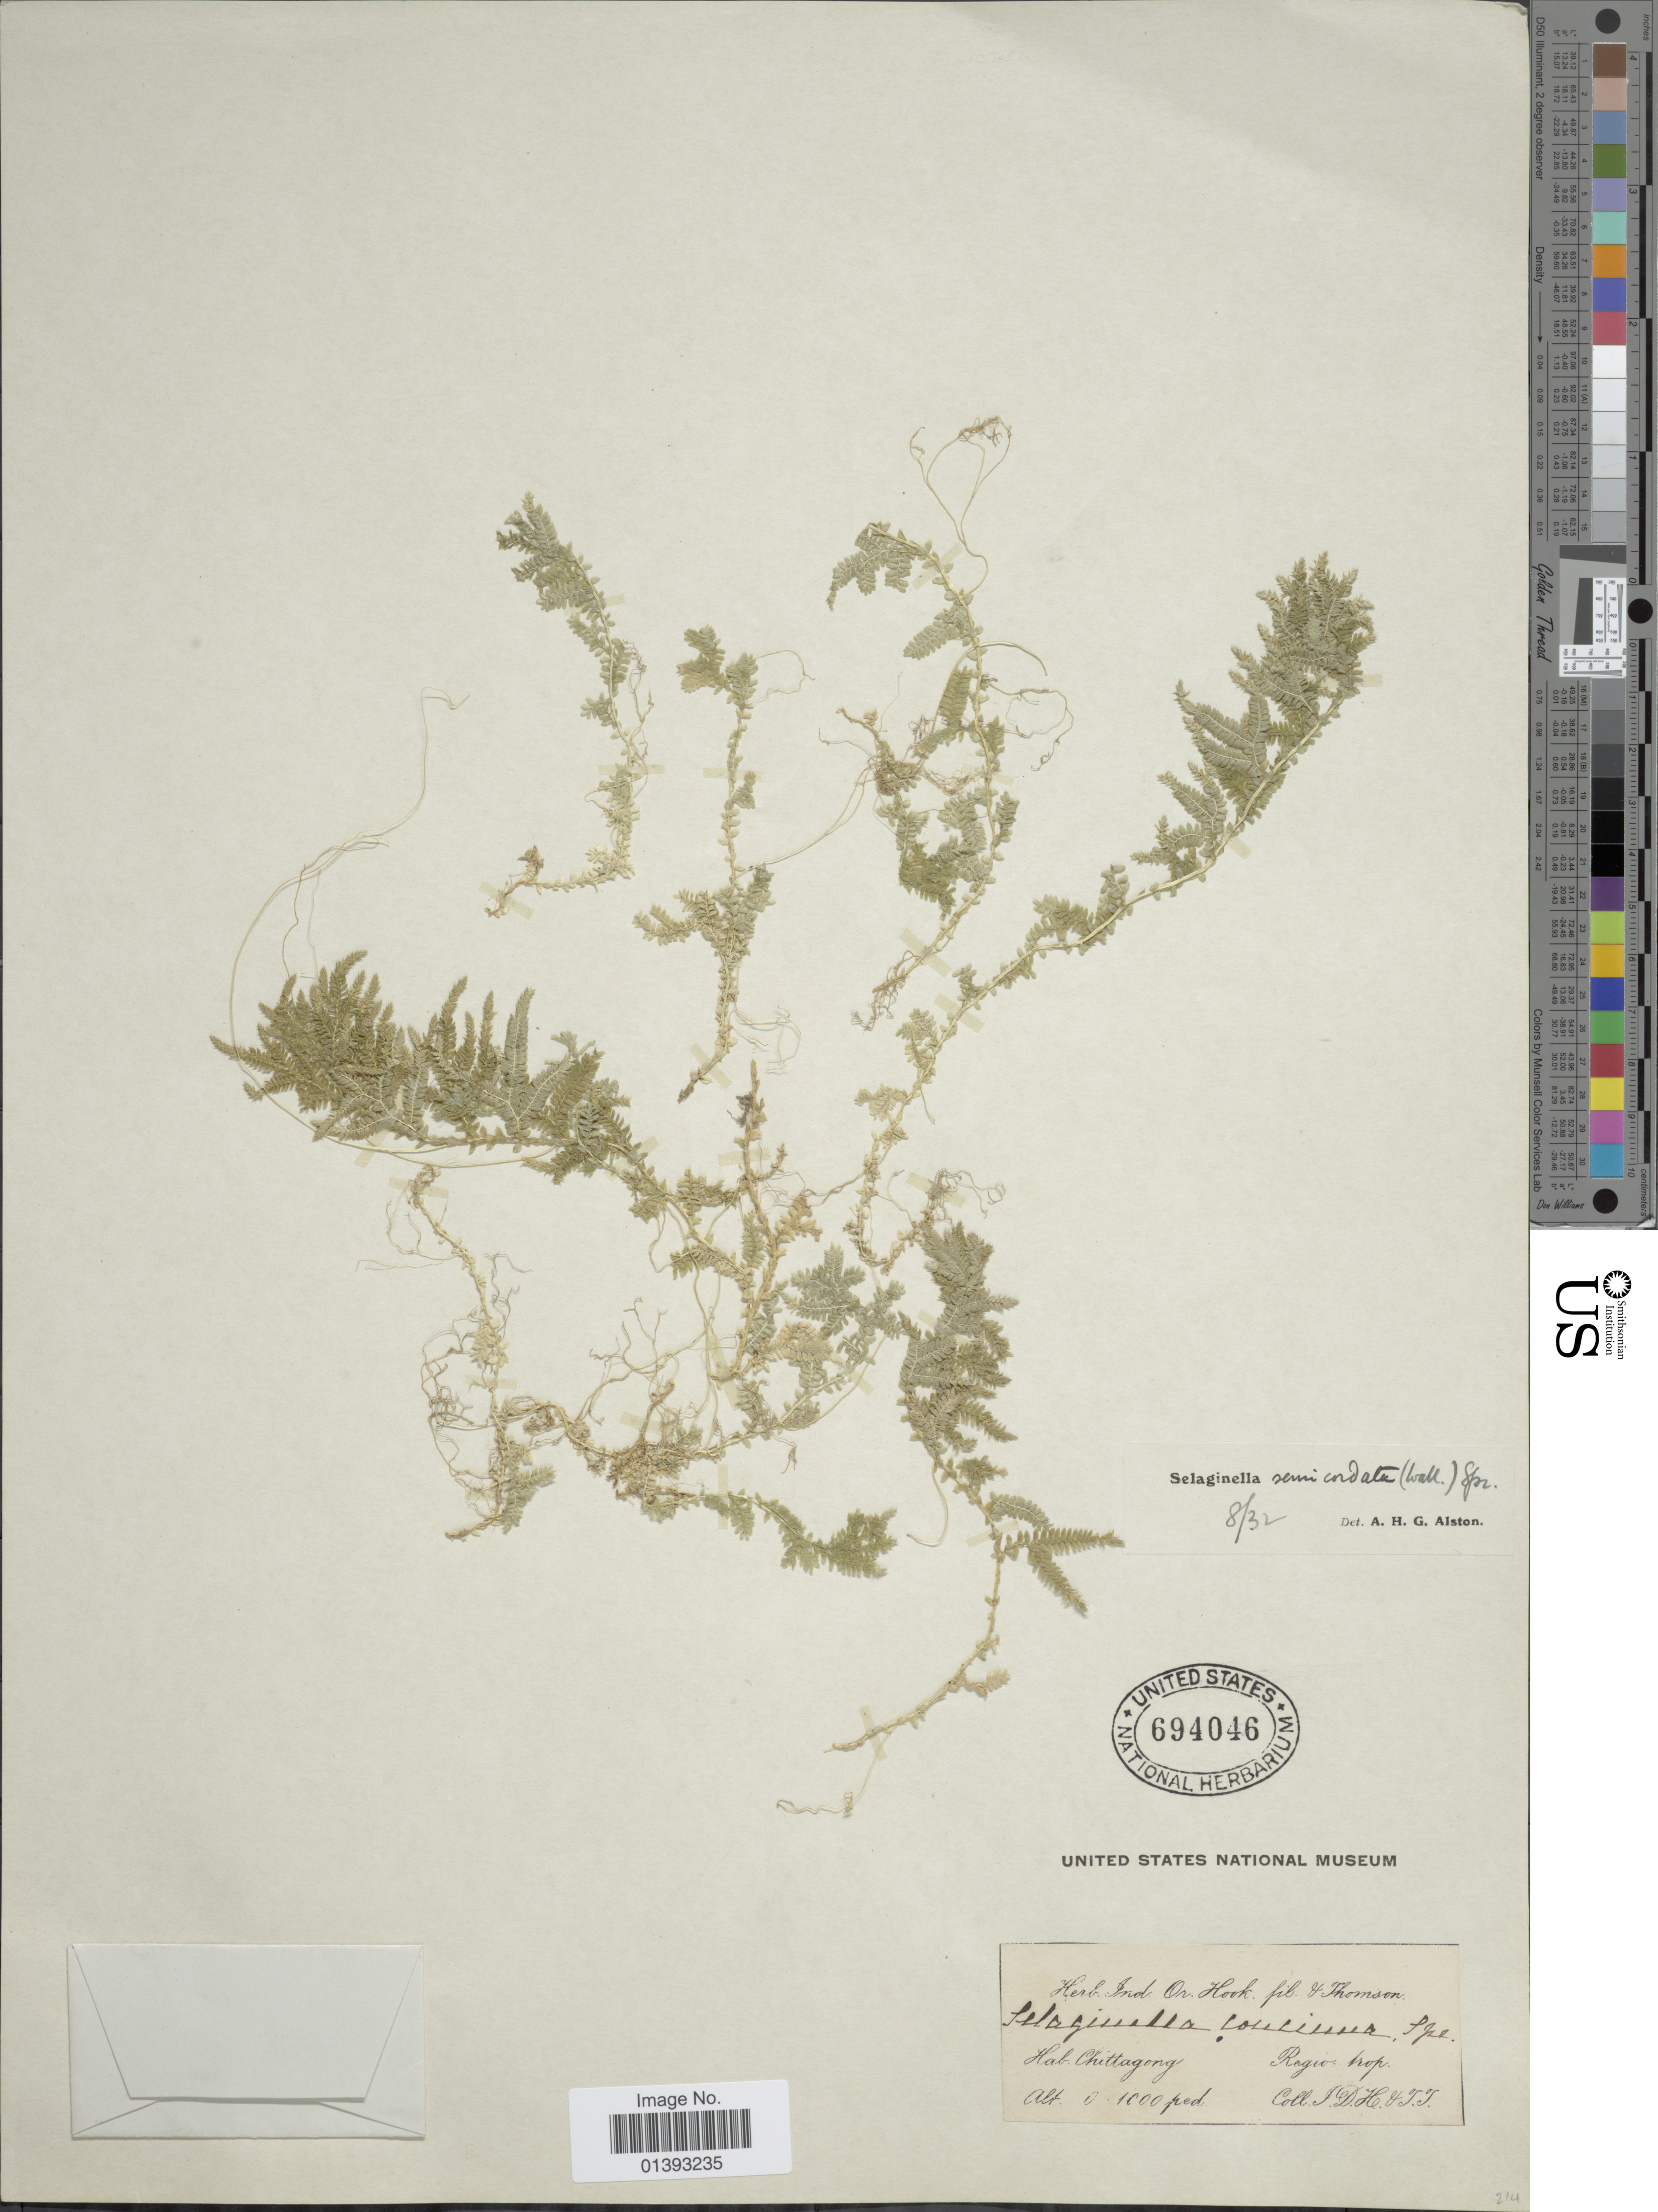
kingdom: Plantae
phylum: Tracheophyta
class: Lycopodiopsida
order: Selaginellales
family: Selaginellaceae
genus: Selaginella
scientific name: Selaginella semicordata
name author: Spring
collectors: J. D. Hooker & T. Thomson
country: Bangladesh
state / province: Chittagong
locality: Regio trop.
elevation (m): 0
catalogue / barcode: US 694046